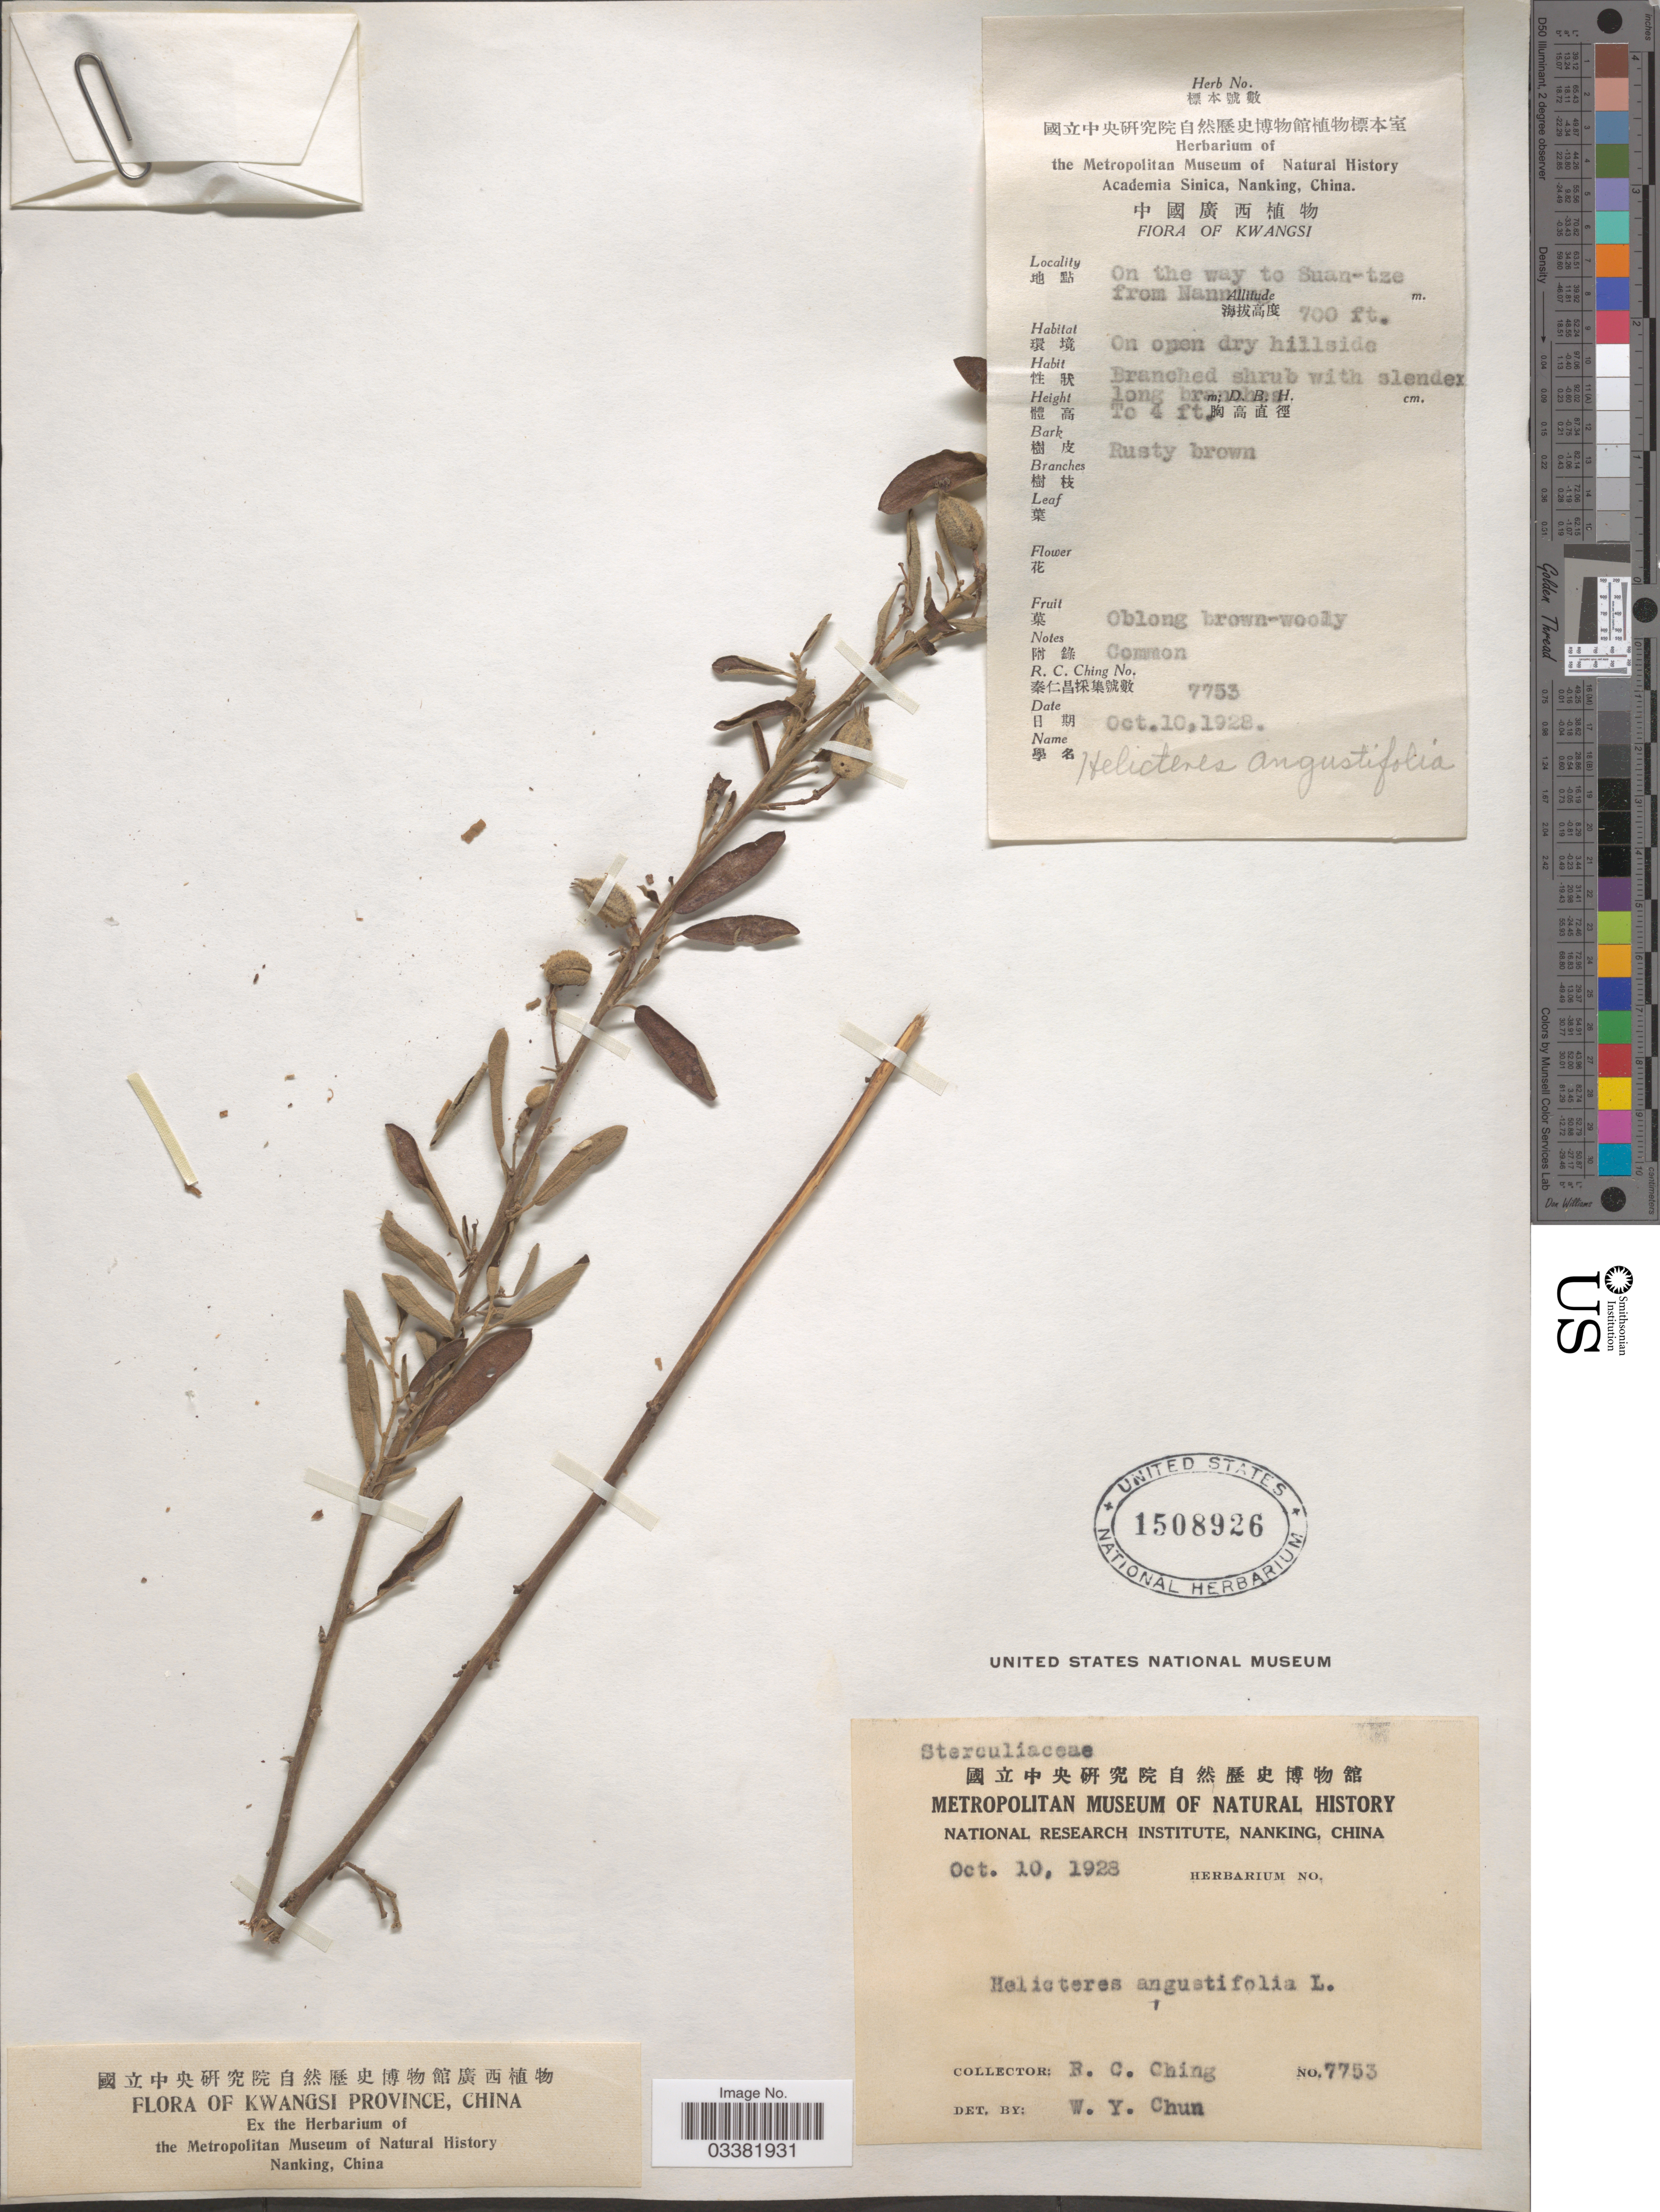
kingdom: Plantae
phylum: Tracheophyta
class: Magnoliopsida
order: Malvales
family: Malvaceae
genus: Helicteres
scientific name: Helicteres angustifolia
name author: L.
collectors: R. C. Ching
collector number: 7753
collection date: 1928-10-10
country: China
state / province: Guangxi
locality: Kwangsi Province. On the way to Suan-tze from Nanning.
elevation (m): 213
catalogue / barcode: US 1508926